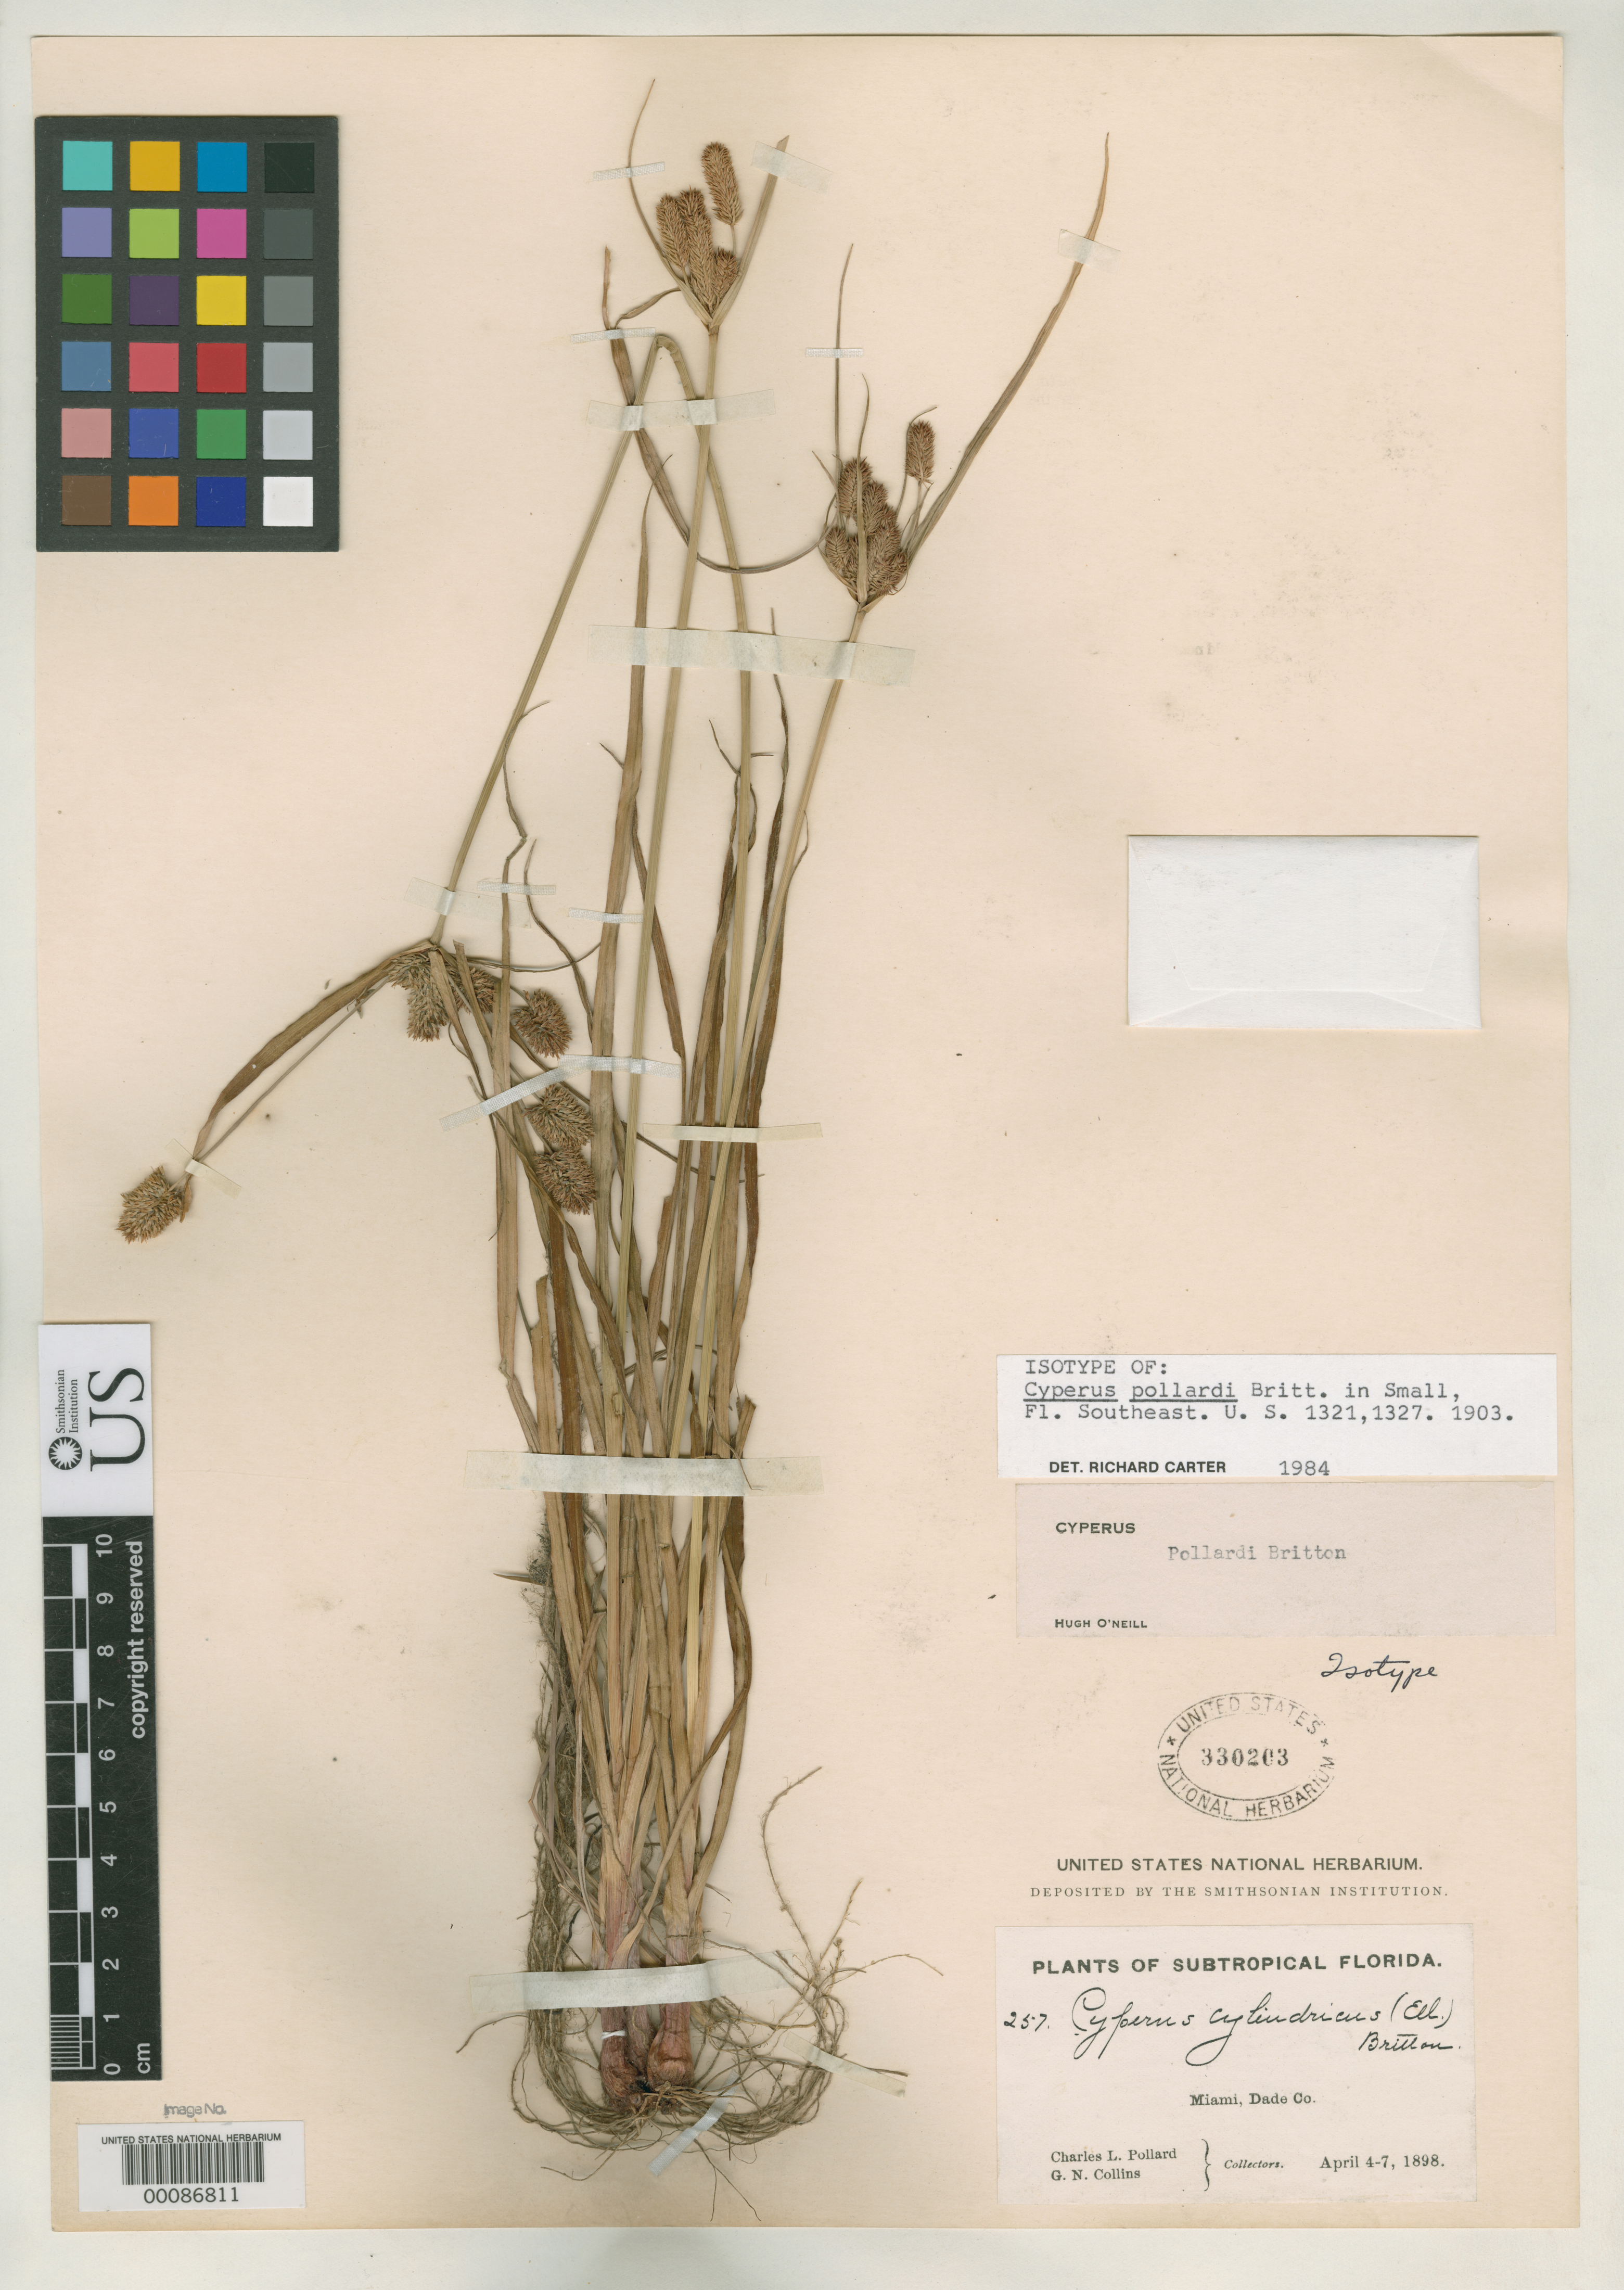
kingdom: Plantae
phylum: Tracheophyta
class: Liliopsida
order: Poales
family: Cyperaceae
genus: Cyperus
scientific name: Cyperus pollardi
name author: Britton in Small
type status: Isotype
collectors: C. L. Pollard & G. Collins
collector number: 257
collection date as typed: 04 Apr 1898 to 07 Apr 1898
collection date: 1898-04-04/1898-04-07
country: United States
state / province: Florida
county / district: Dade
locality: Miami.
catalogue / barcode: US 330203